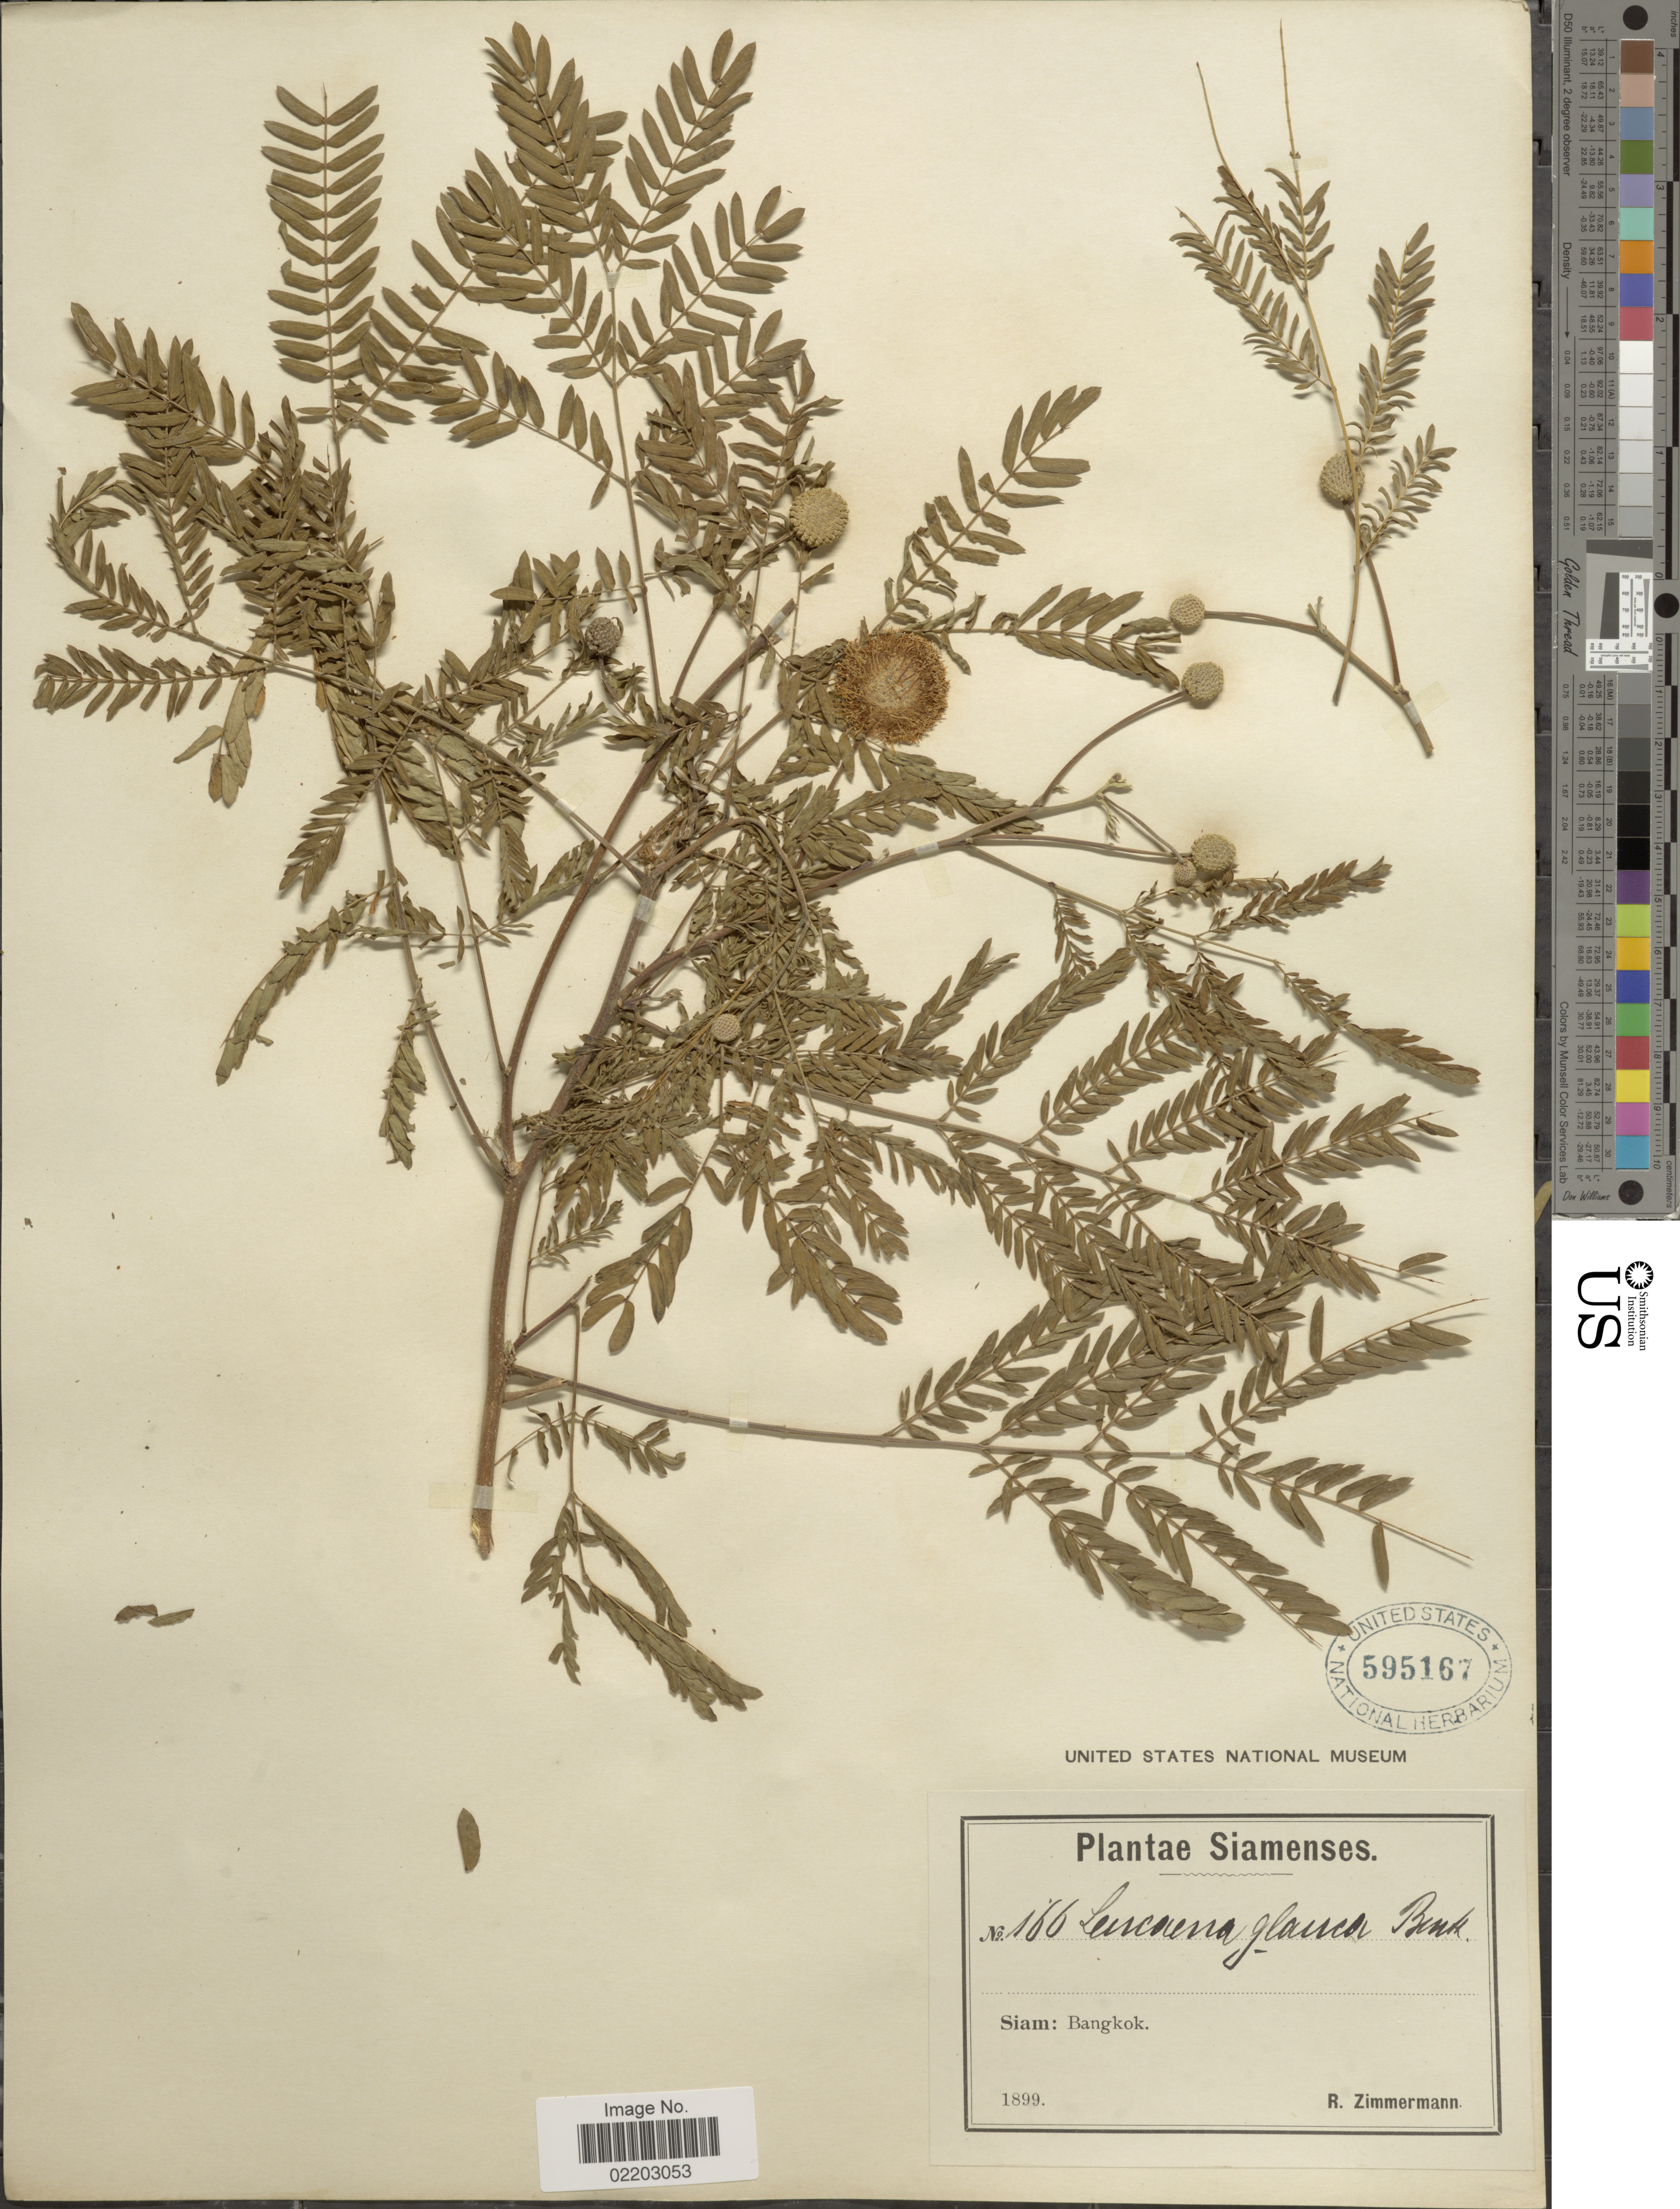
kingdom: Plantae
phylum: Tracheophyta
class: Magnoliopsida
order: Fabales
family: Fabaceae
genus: Leucaena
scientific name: Leucaena leucocephala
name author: (Lam.) de Wit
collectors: R. Zimmermann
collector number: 166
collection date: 1899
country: Thailand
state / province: Bangkok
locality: Siam: Bangkok.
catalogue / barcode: US 595167